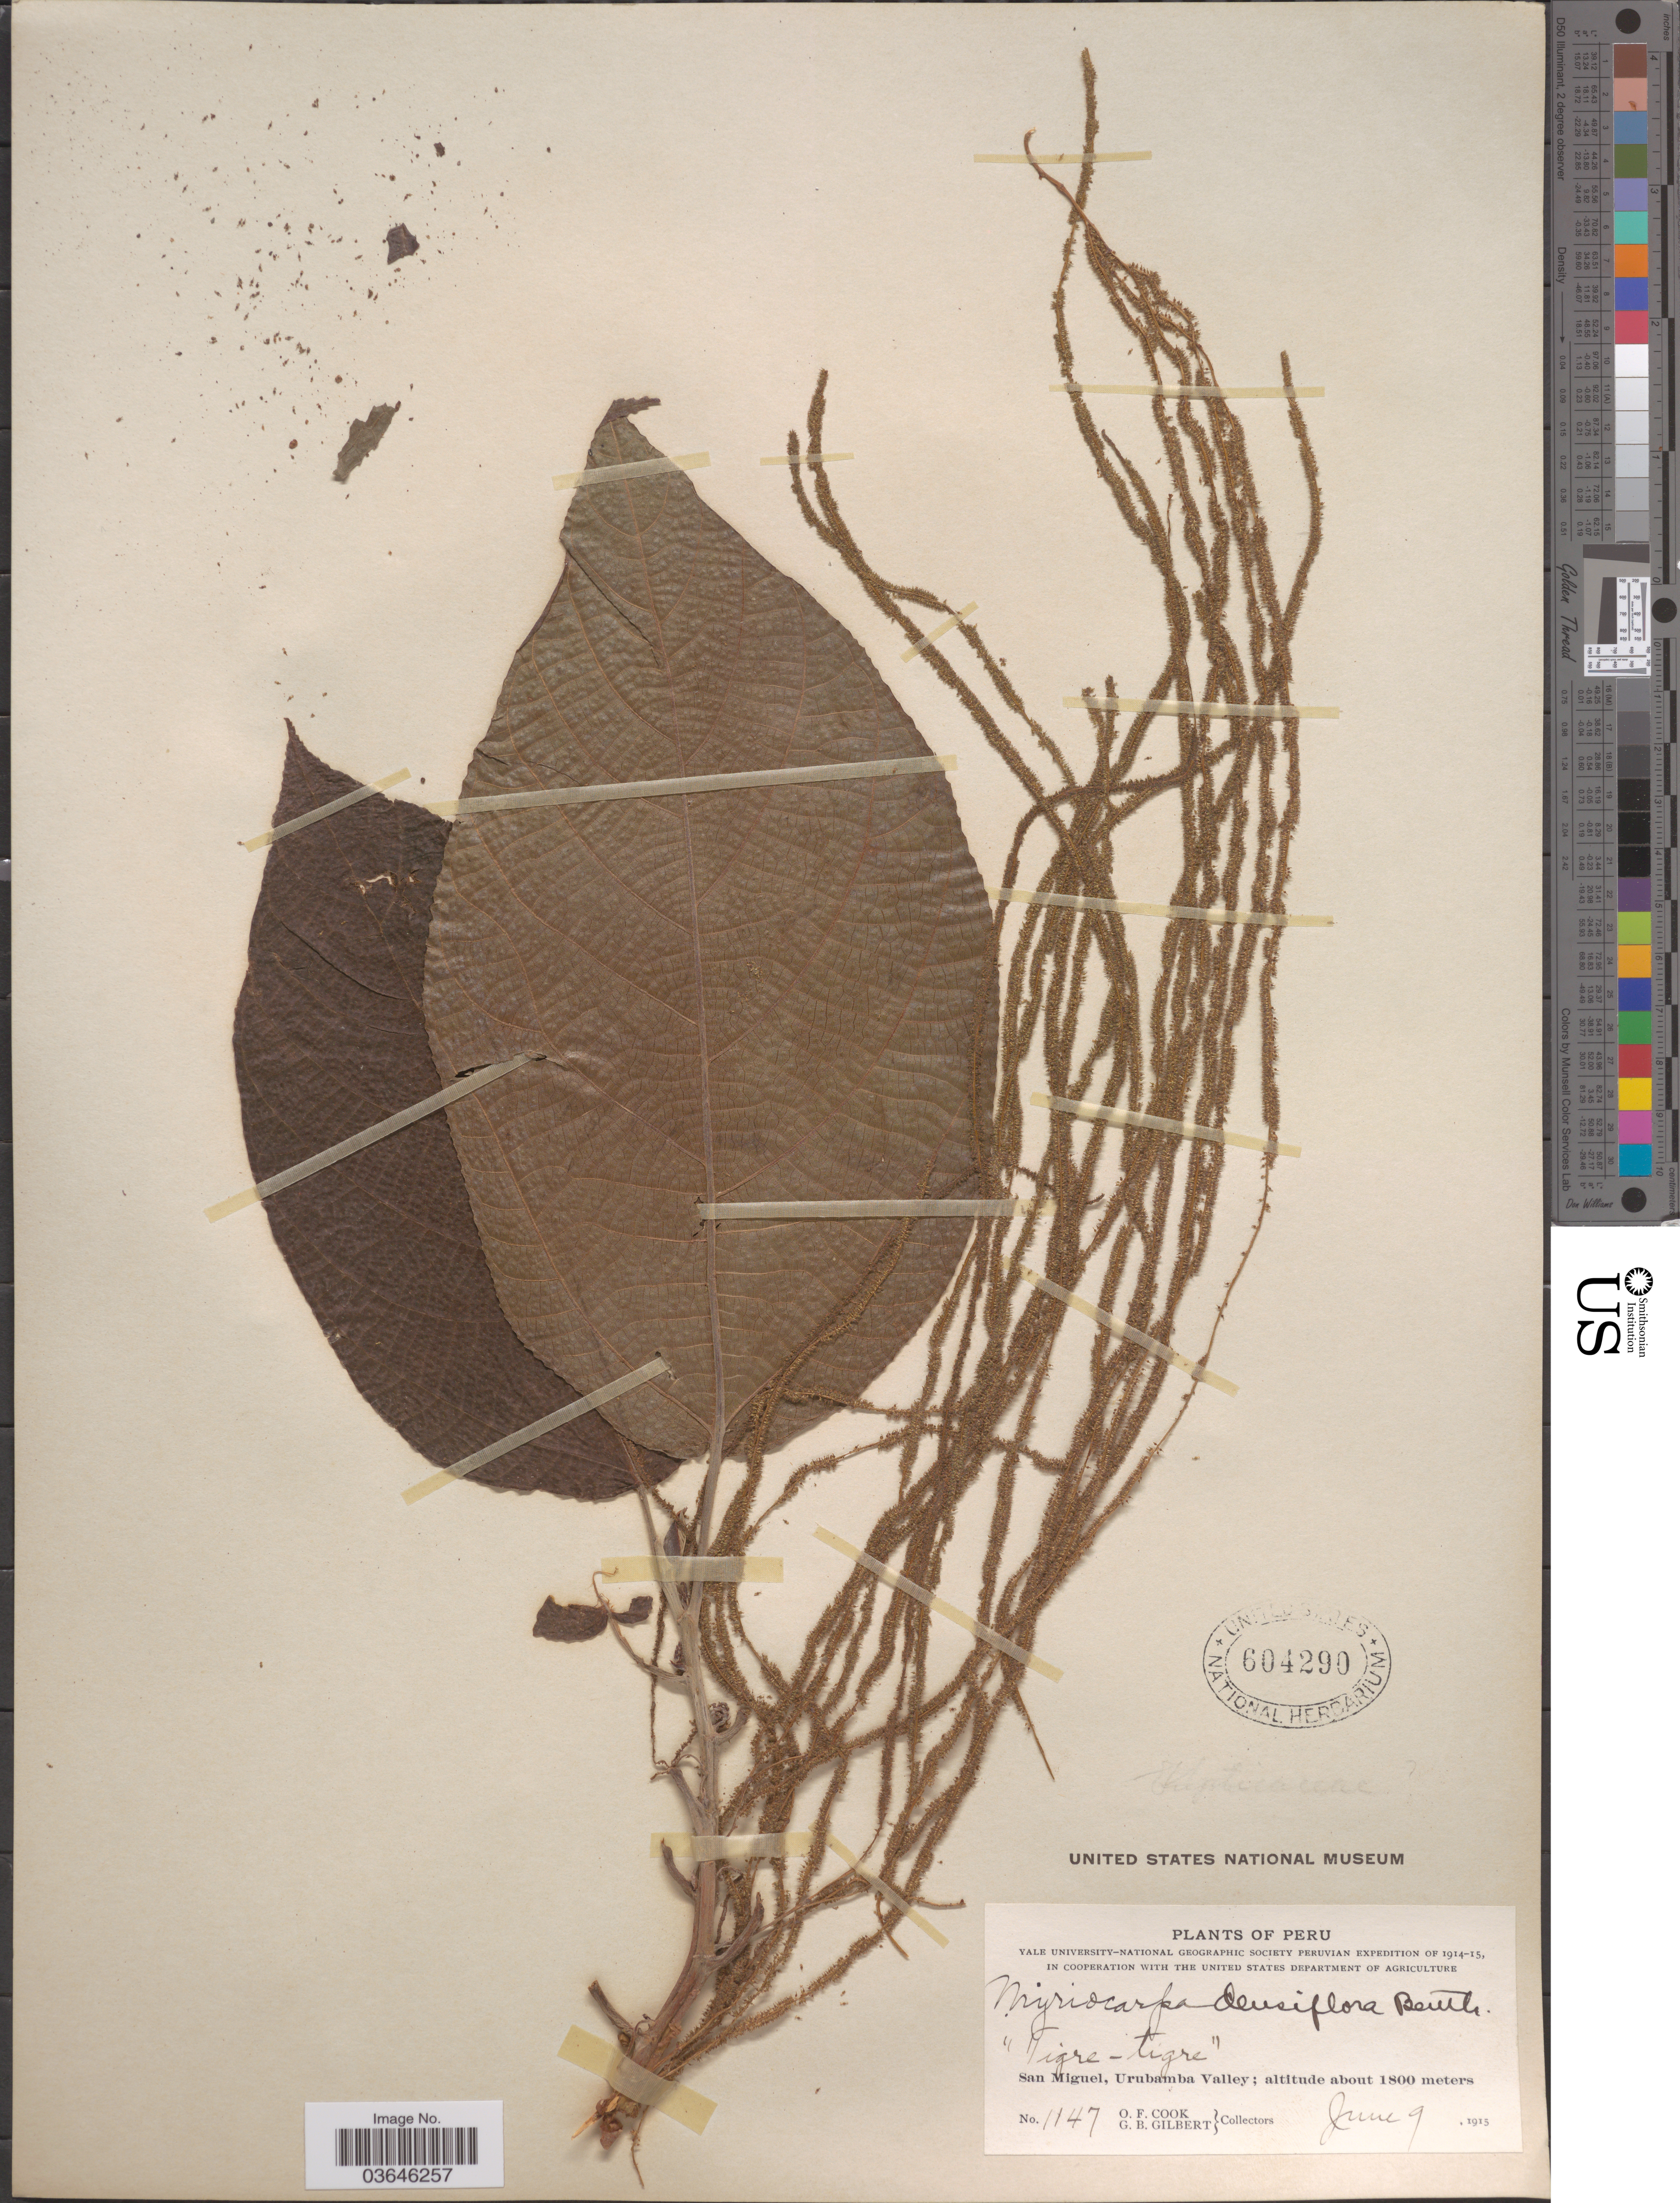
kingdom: Plantae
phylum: Tracheophyta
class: Magnoliopsida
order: Rosales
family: Urticaceae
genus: Myriocarpa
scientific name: Myriocarpa stipitata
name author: Benth.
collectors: O. F. Cook & G. B. Gilbert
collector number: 1147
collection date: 1915-06-09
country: Peru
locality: San Miguel, Urubamba Valley.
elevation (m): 1800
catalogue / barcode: US 604290